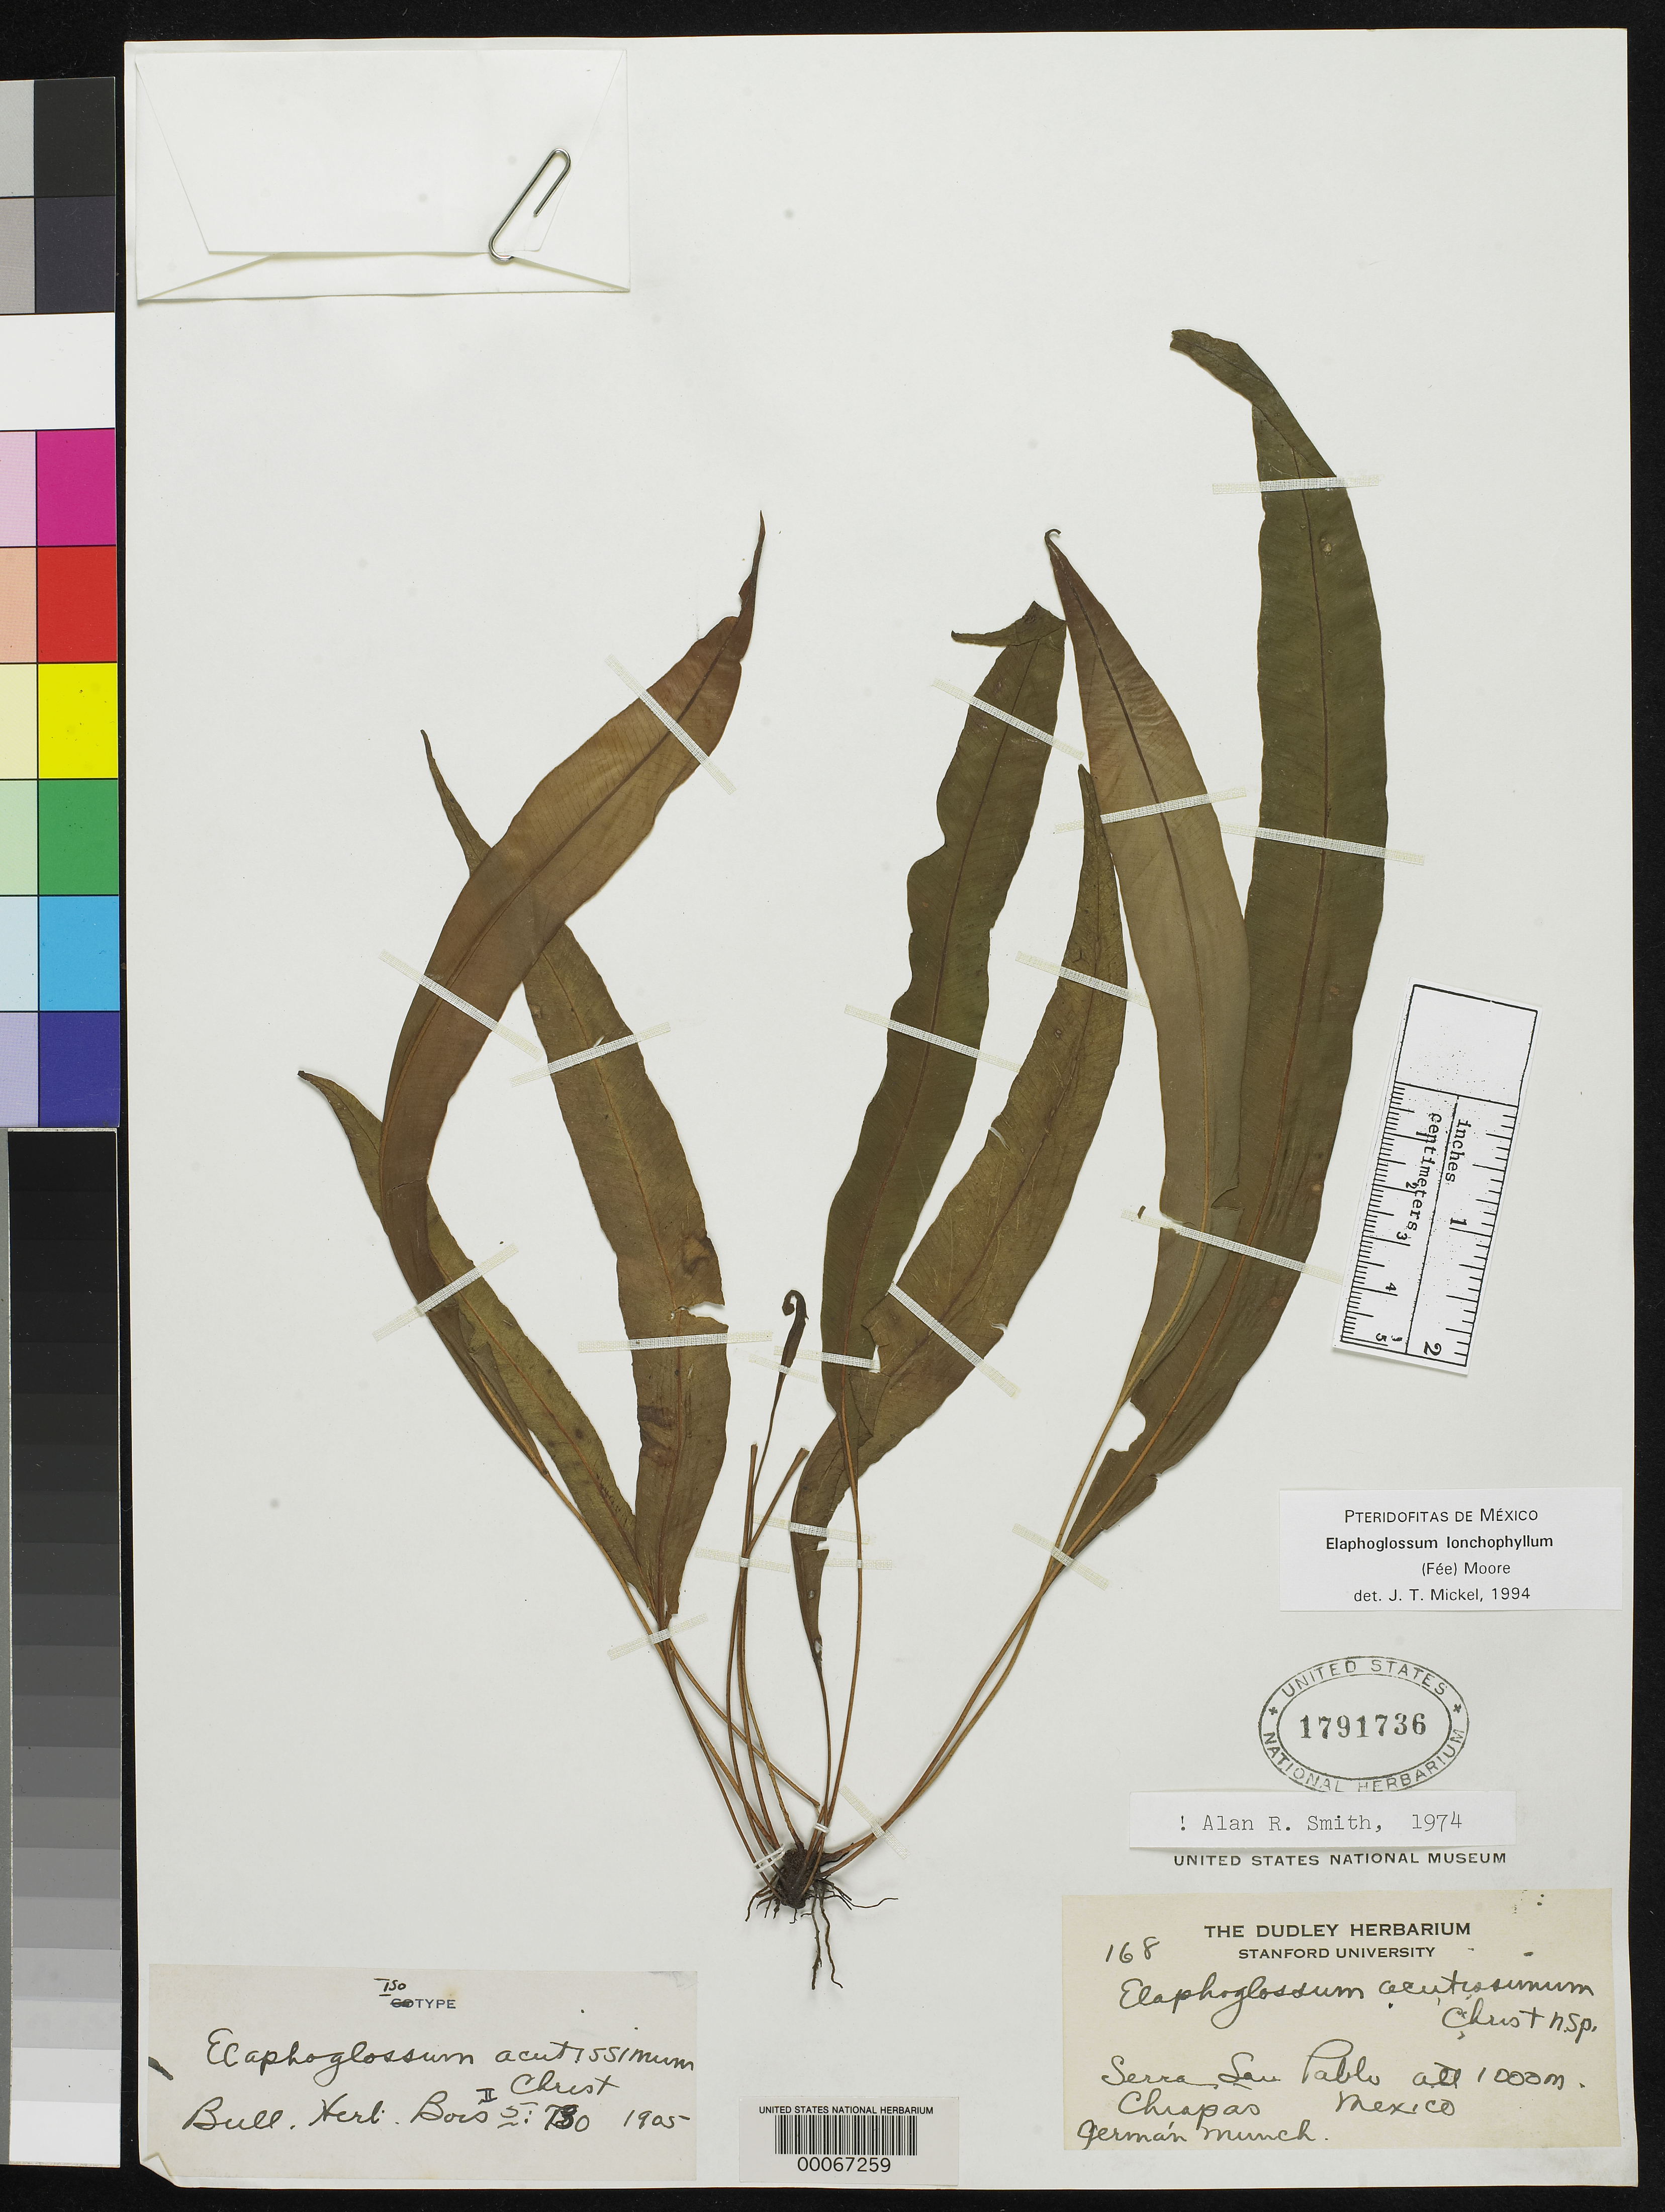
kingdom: Plantae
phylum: Tracheophyta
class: Polypodiopsida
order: Polypodiales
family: Dryopteridaceae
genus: Elaphoglossum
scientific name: Elaphoglossum acutissimum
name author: Christ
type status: Type Collection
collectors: G. Munch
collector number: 168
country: Mexico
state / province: Chiapas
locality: Serra San Pablo.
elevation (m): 1000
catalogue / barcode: US 1791736